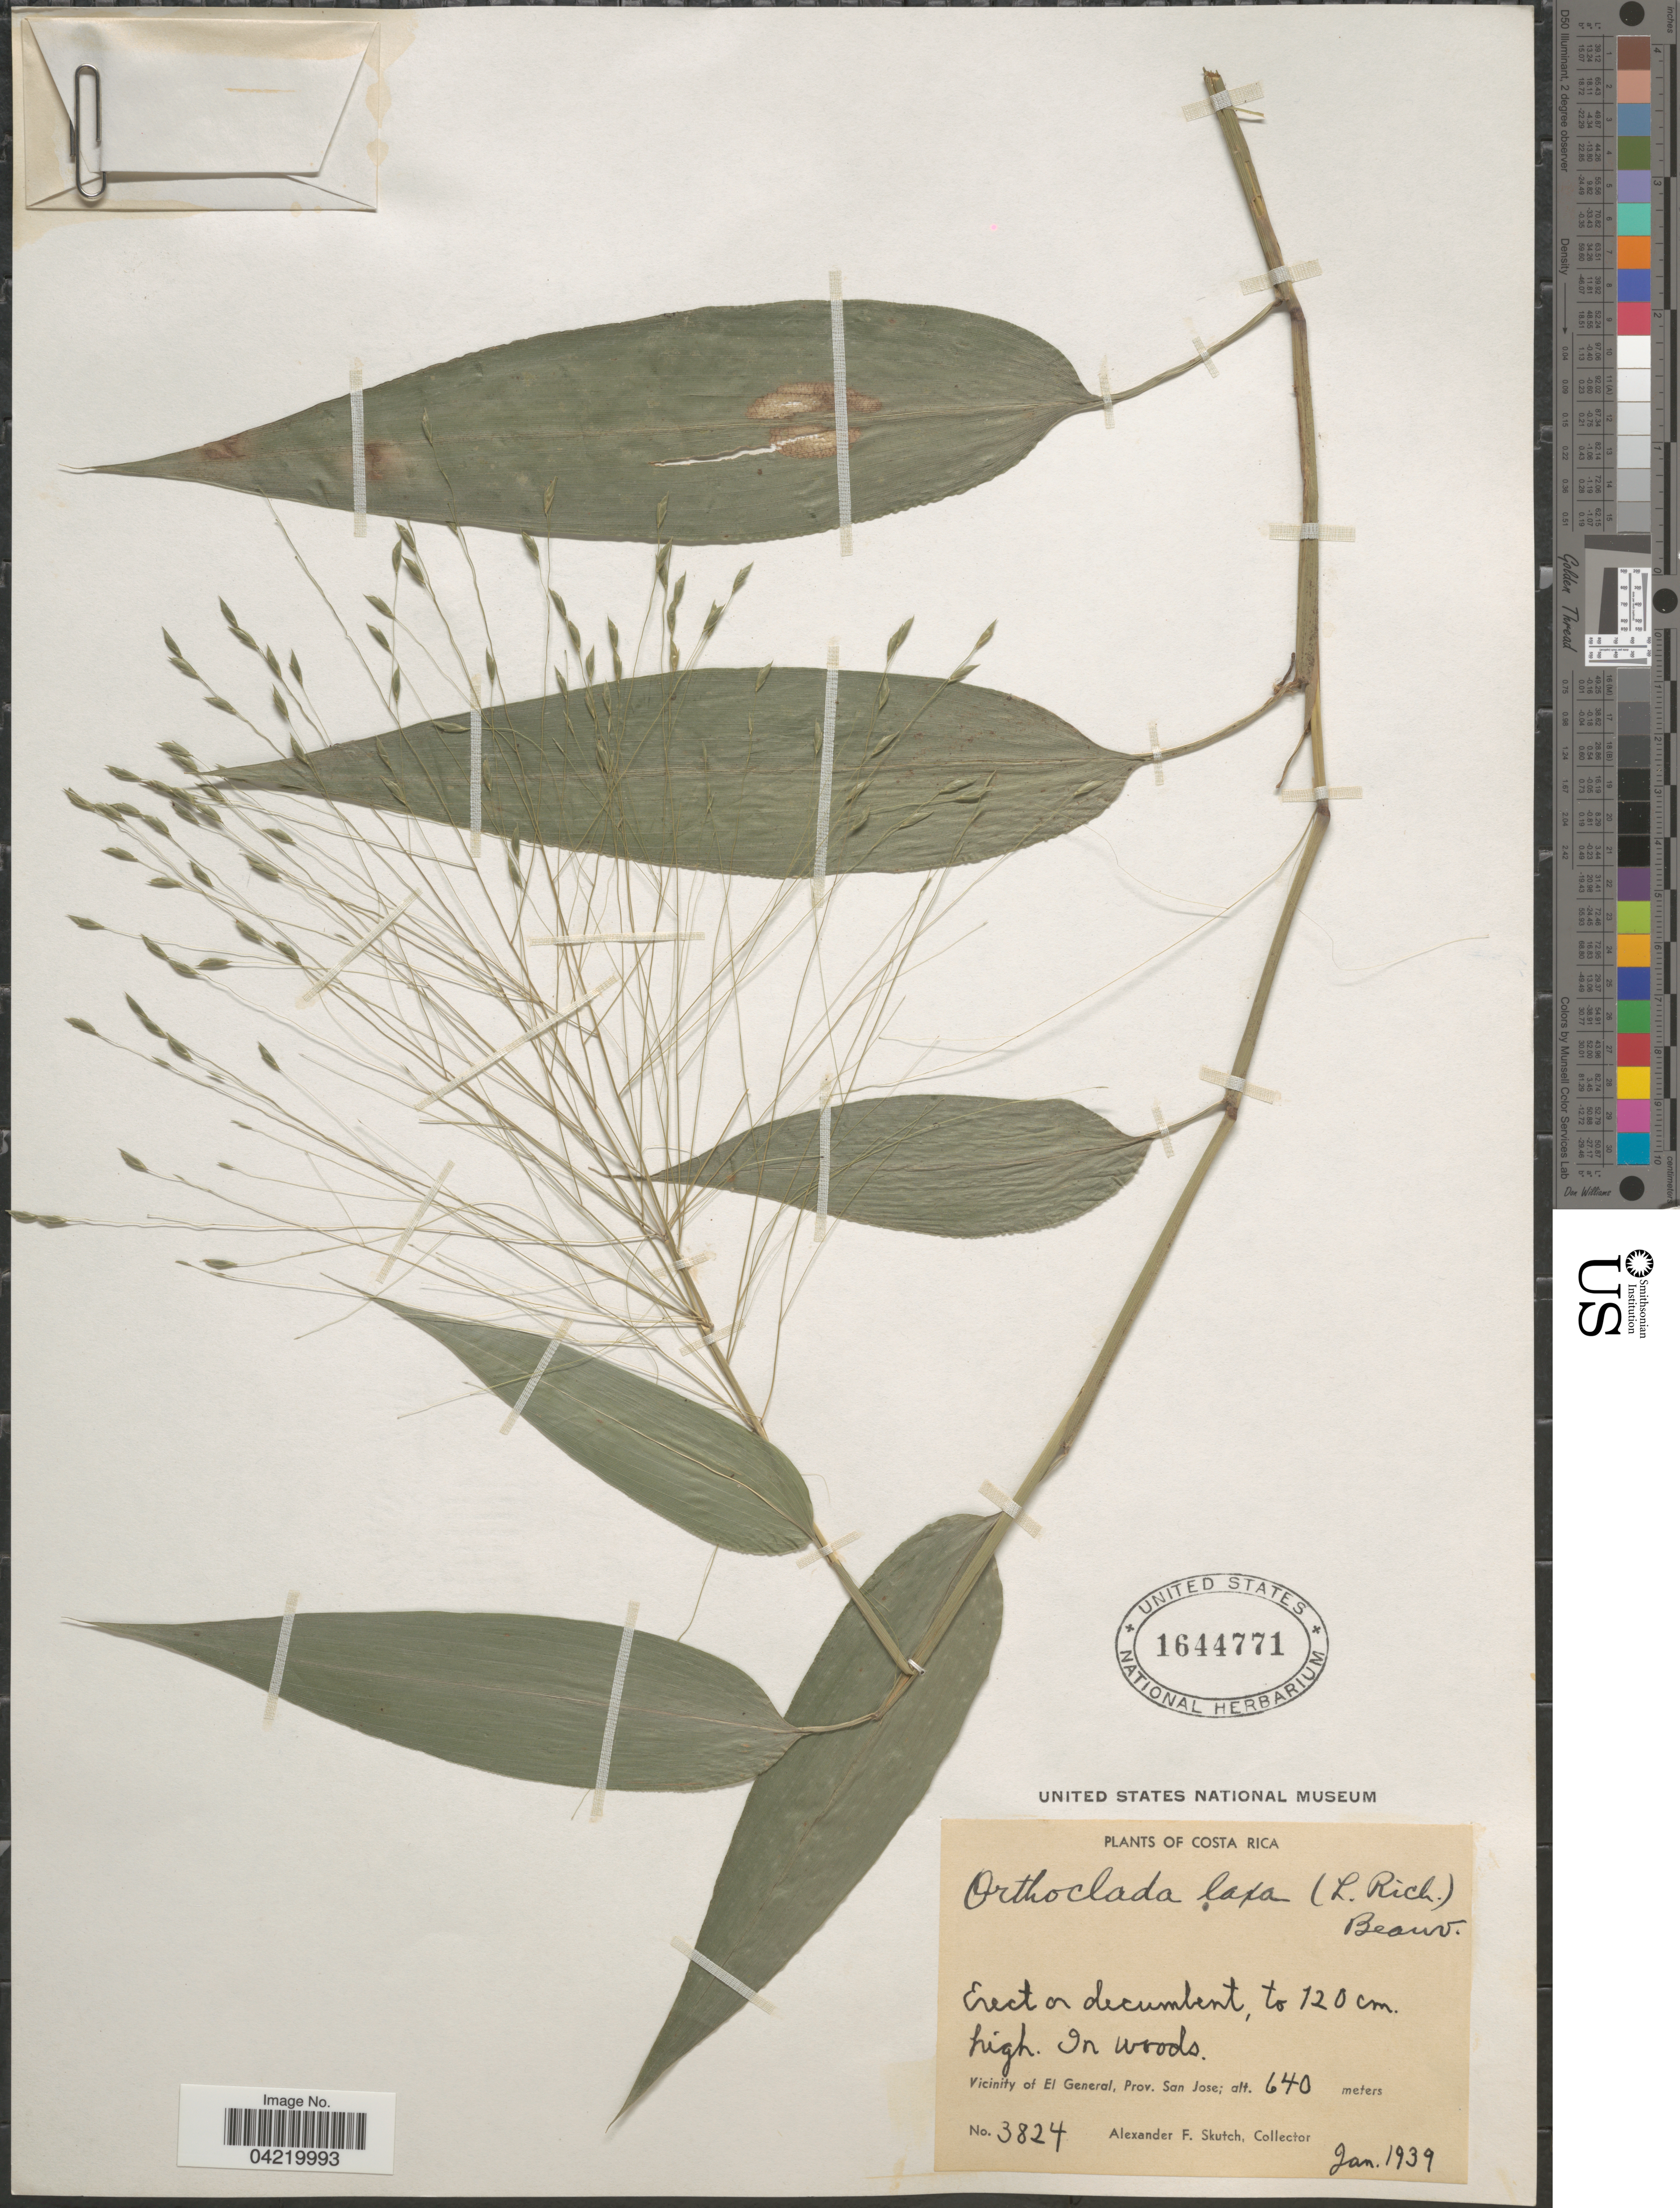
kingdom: Plantae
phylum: Tracheophyta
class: Liliopsida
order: Poales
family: Poaceae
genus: Orthoclada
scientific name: Orthoclada laxa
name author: P. Beauv.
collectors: A. F. Skutch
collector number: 3824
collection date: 1939-01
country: Costa Rica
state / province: San José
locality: In woods. Vicinity of El General.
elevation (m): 640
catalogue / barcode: US 1644771